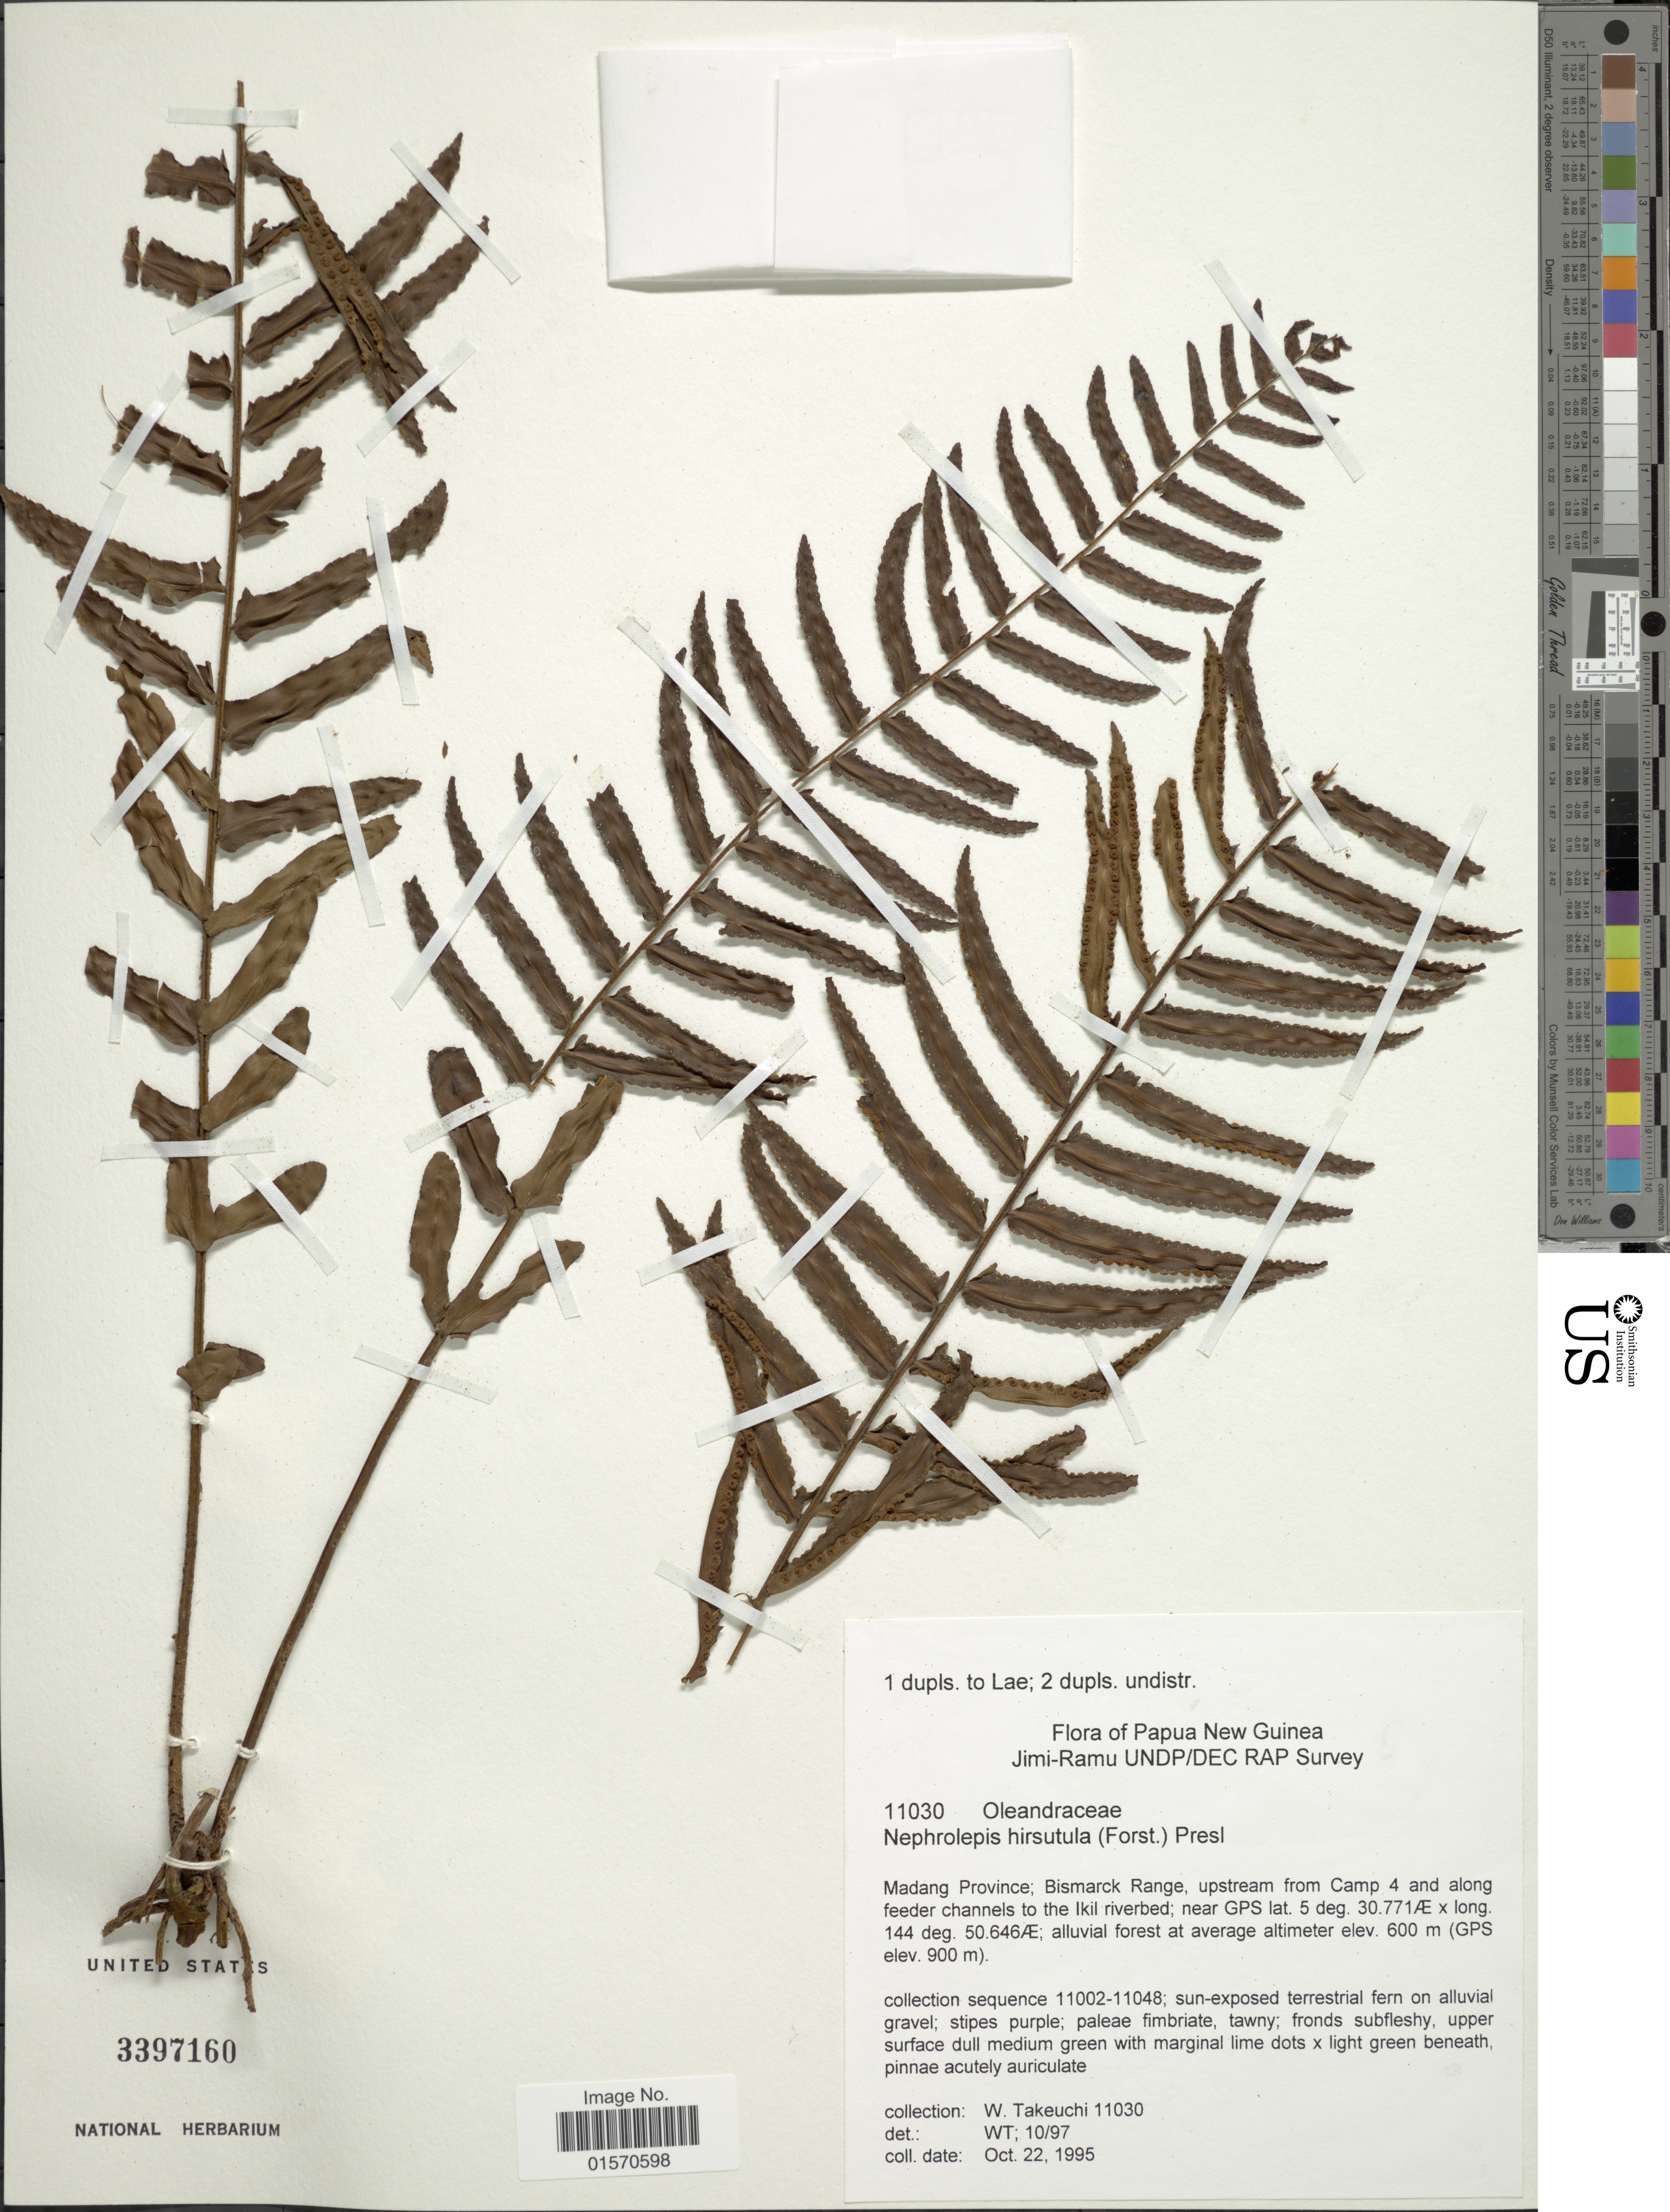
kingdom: Plantae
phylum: Tracheophyta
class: Polypodiopsida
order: Polypodiales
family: Nephrolepidaceae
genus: Nephrolepis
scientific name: Nephrolepis hirsutula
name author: (G. Forst.) C. Presl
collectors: W. Takeuchi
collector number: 11030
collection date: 1995-10-22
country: Papua New Guinea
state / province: Madang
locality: Bismarck Range, upstream from Camp 4 and along feeder channels to the Ikil riverbed. Alluvial forest at average altimeter elev. 600 m [unsure placement]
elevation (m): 900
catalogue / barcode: US 3397160